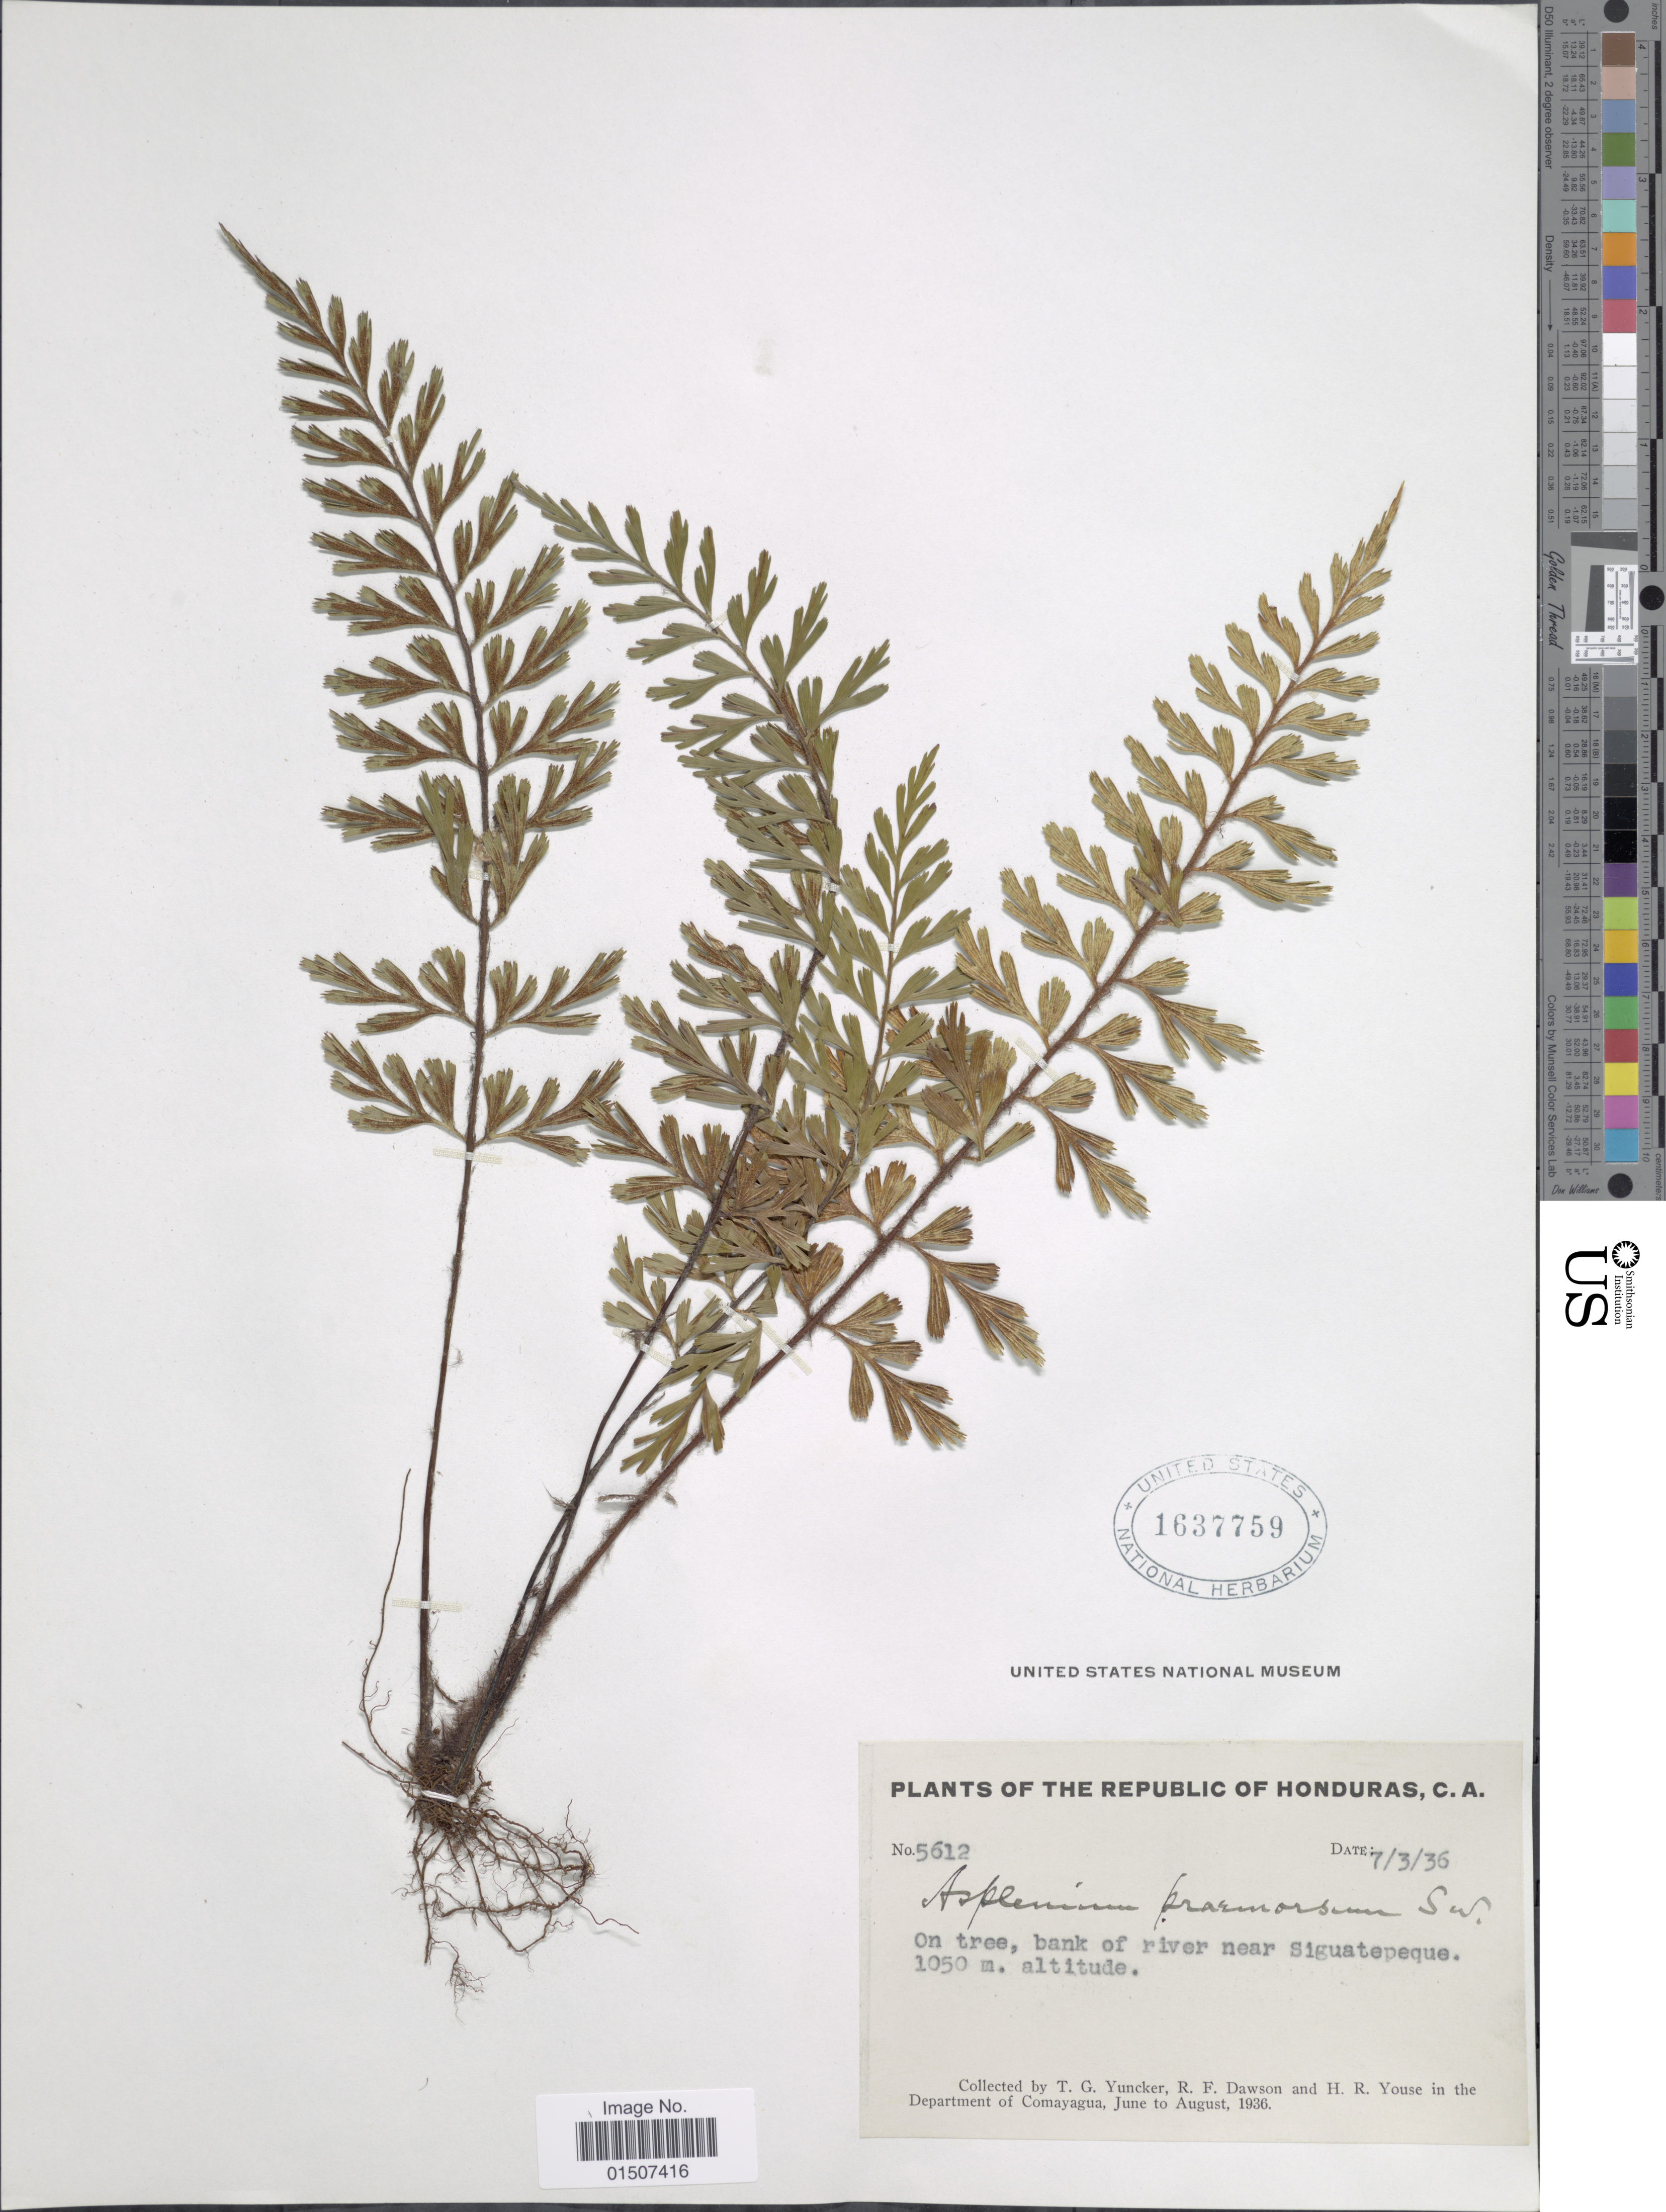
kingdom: Plantae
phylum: Tracheophyta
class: Polypodiopsida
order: Polypodiales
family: Aspleniaceae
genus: Asplenium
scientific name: Asplenium praemorsum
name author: Sw.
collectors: T. G. Yuncker & R. F. Dawson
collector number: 5612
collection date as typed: Transcribed d/m/y: 7/3/36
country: Honduras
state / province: Comayagua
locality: The republic of Honduras, C.A., On tree, bank of river near Siguatepeque, in the Department of Comayagua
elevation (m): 1050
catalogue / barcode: US 1637759